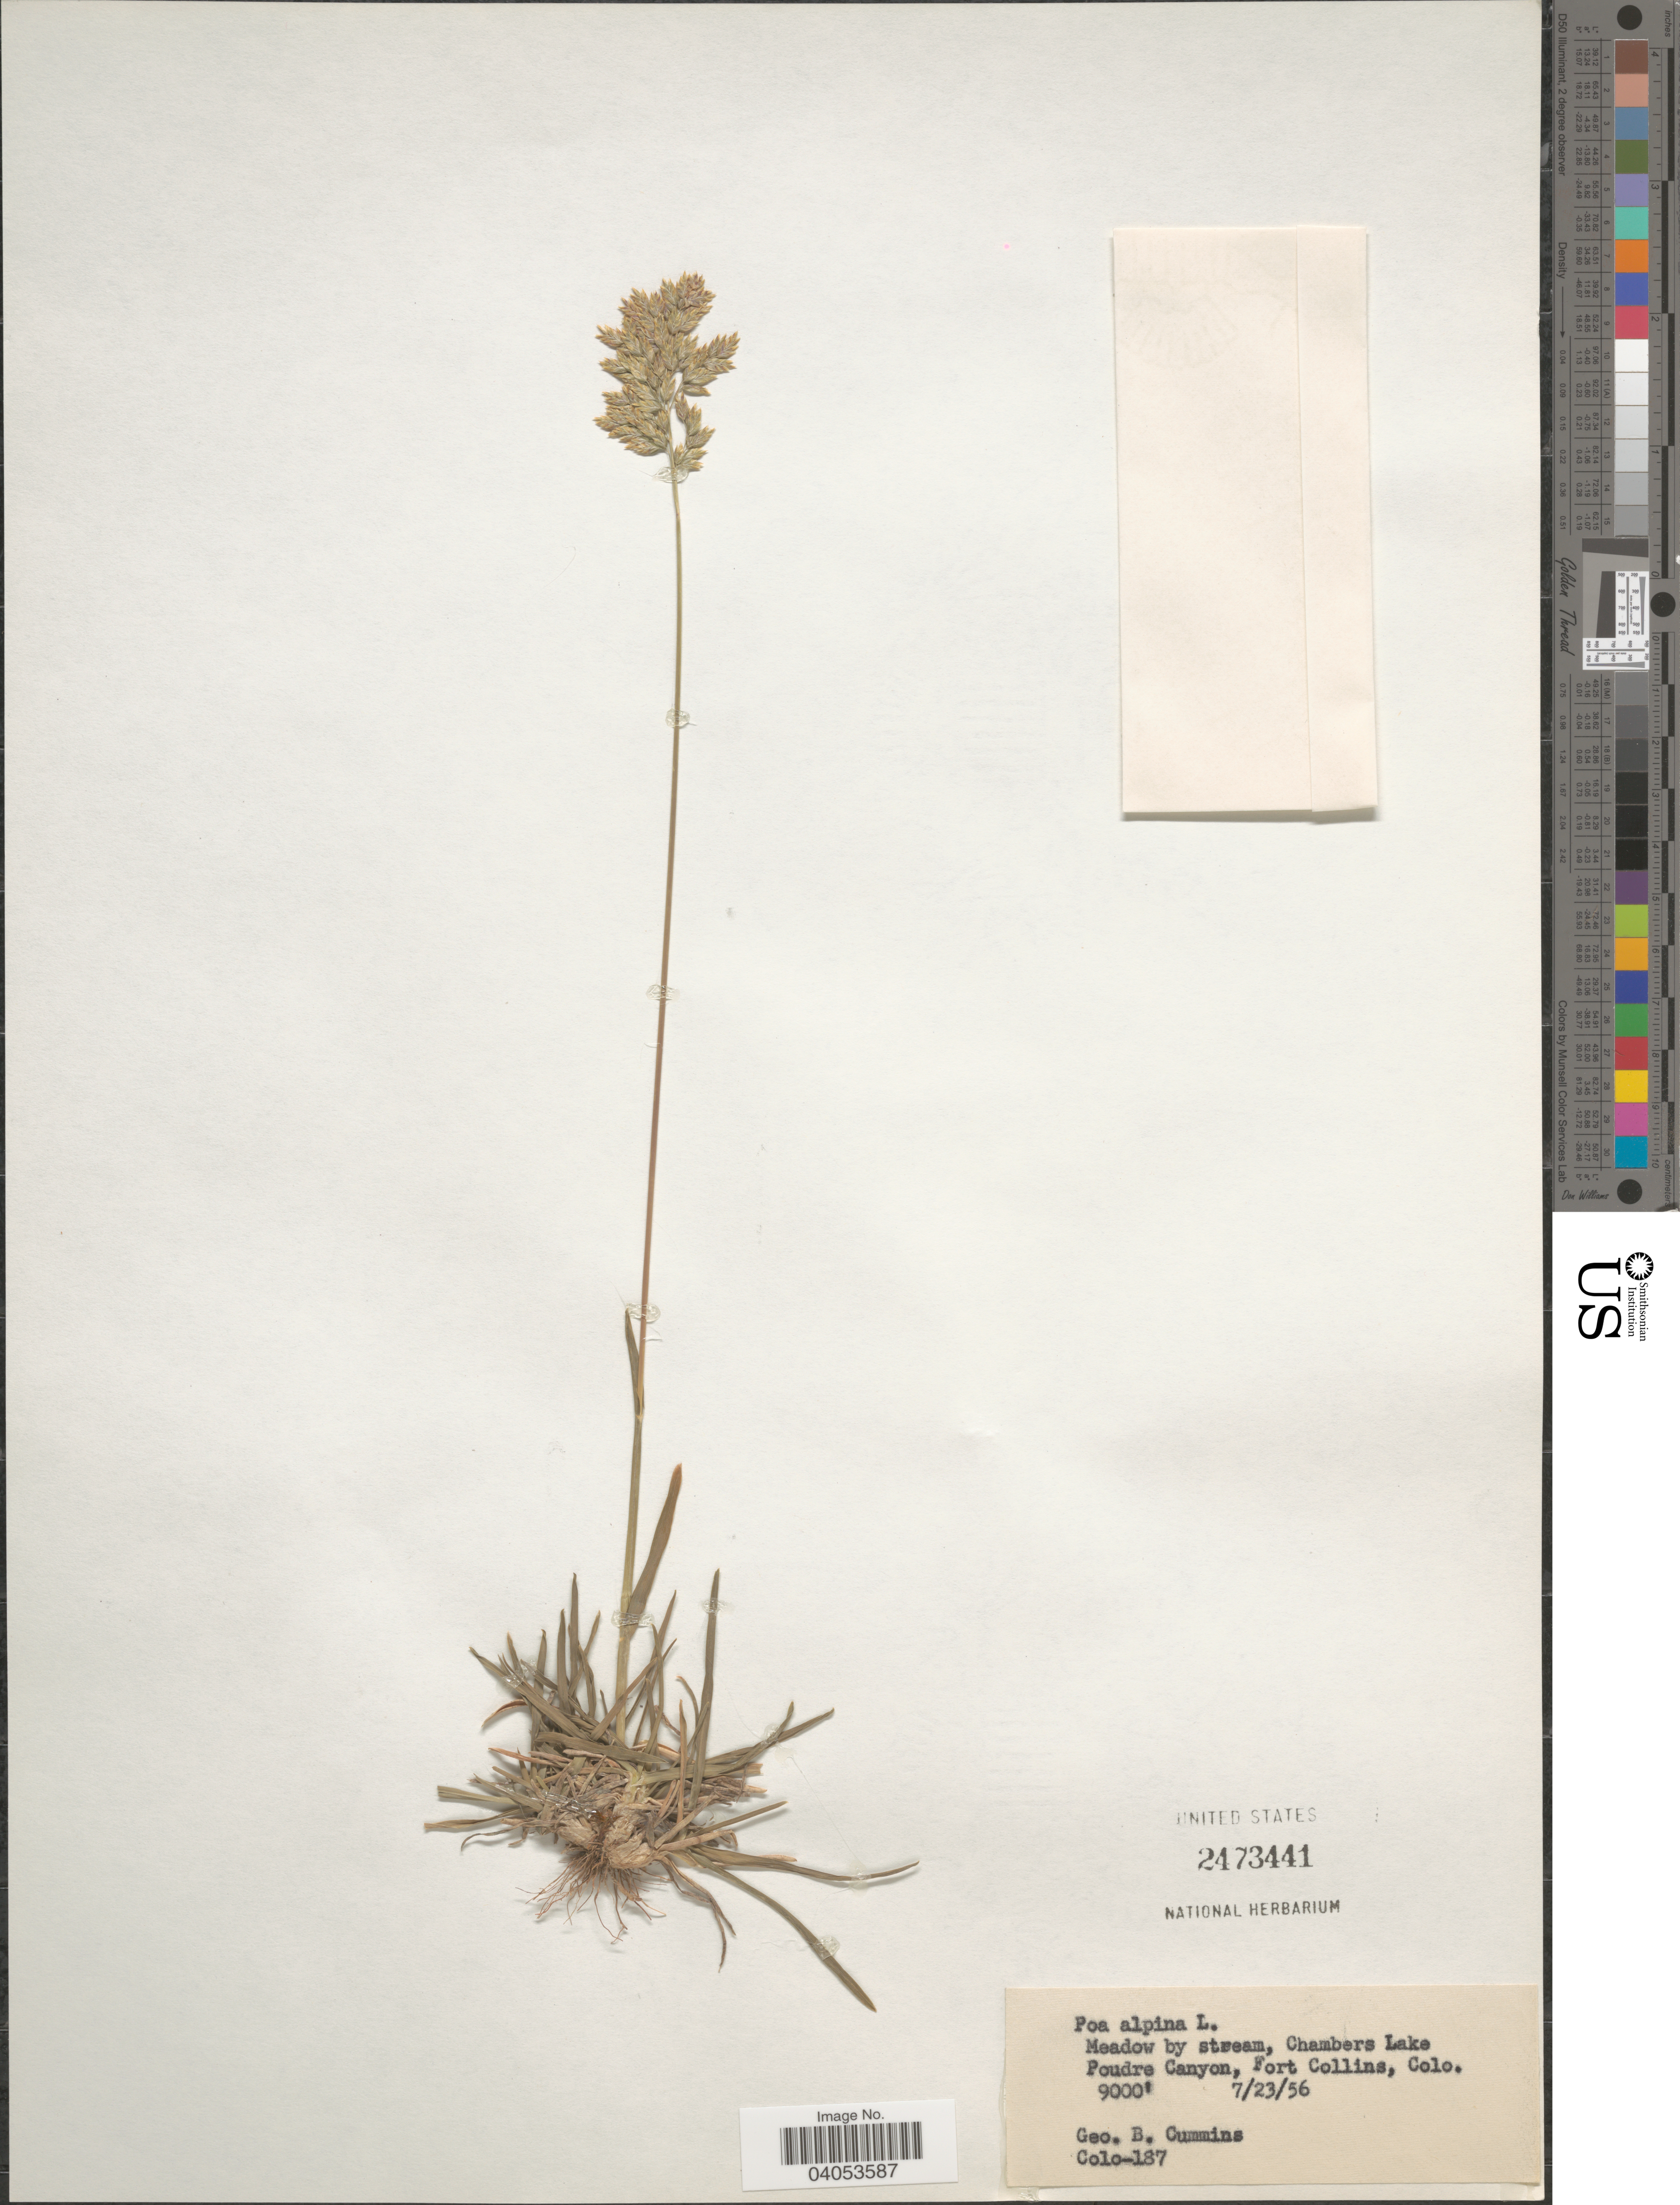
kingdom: Plantae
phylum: Tracheophyta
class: Liliopsida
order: Poales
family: Poaceae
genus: Poa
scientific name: Poa alpina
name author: L.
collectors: G. Cummins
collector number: Colo-187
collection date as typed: Transcribed d/m/y: 23/7/56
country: United States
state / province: Colorado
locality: Chambers Lake Poudre Canyon, Fort Collins.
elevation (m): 2743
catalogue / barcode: US 2473441